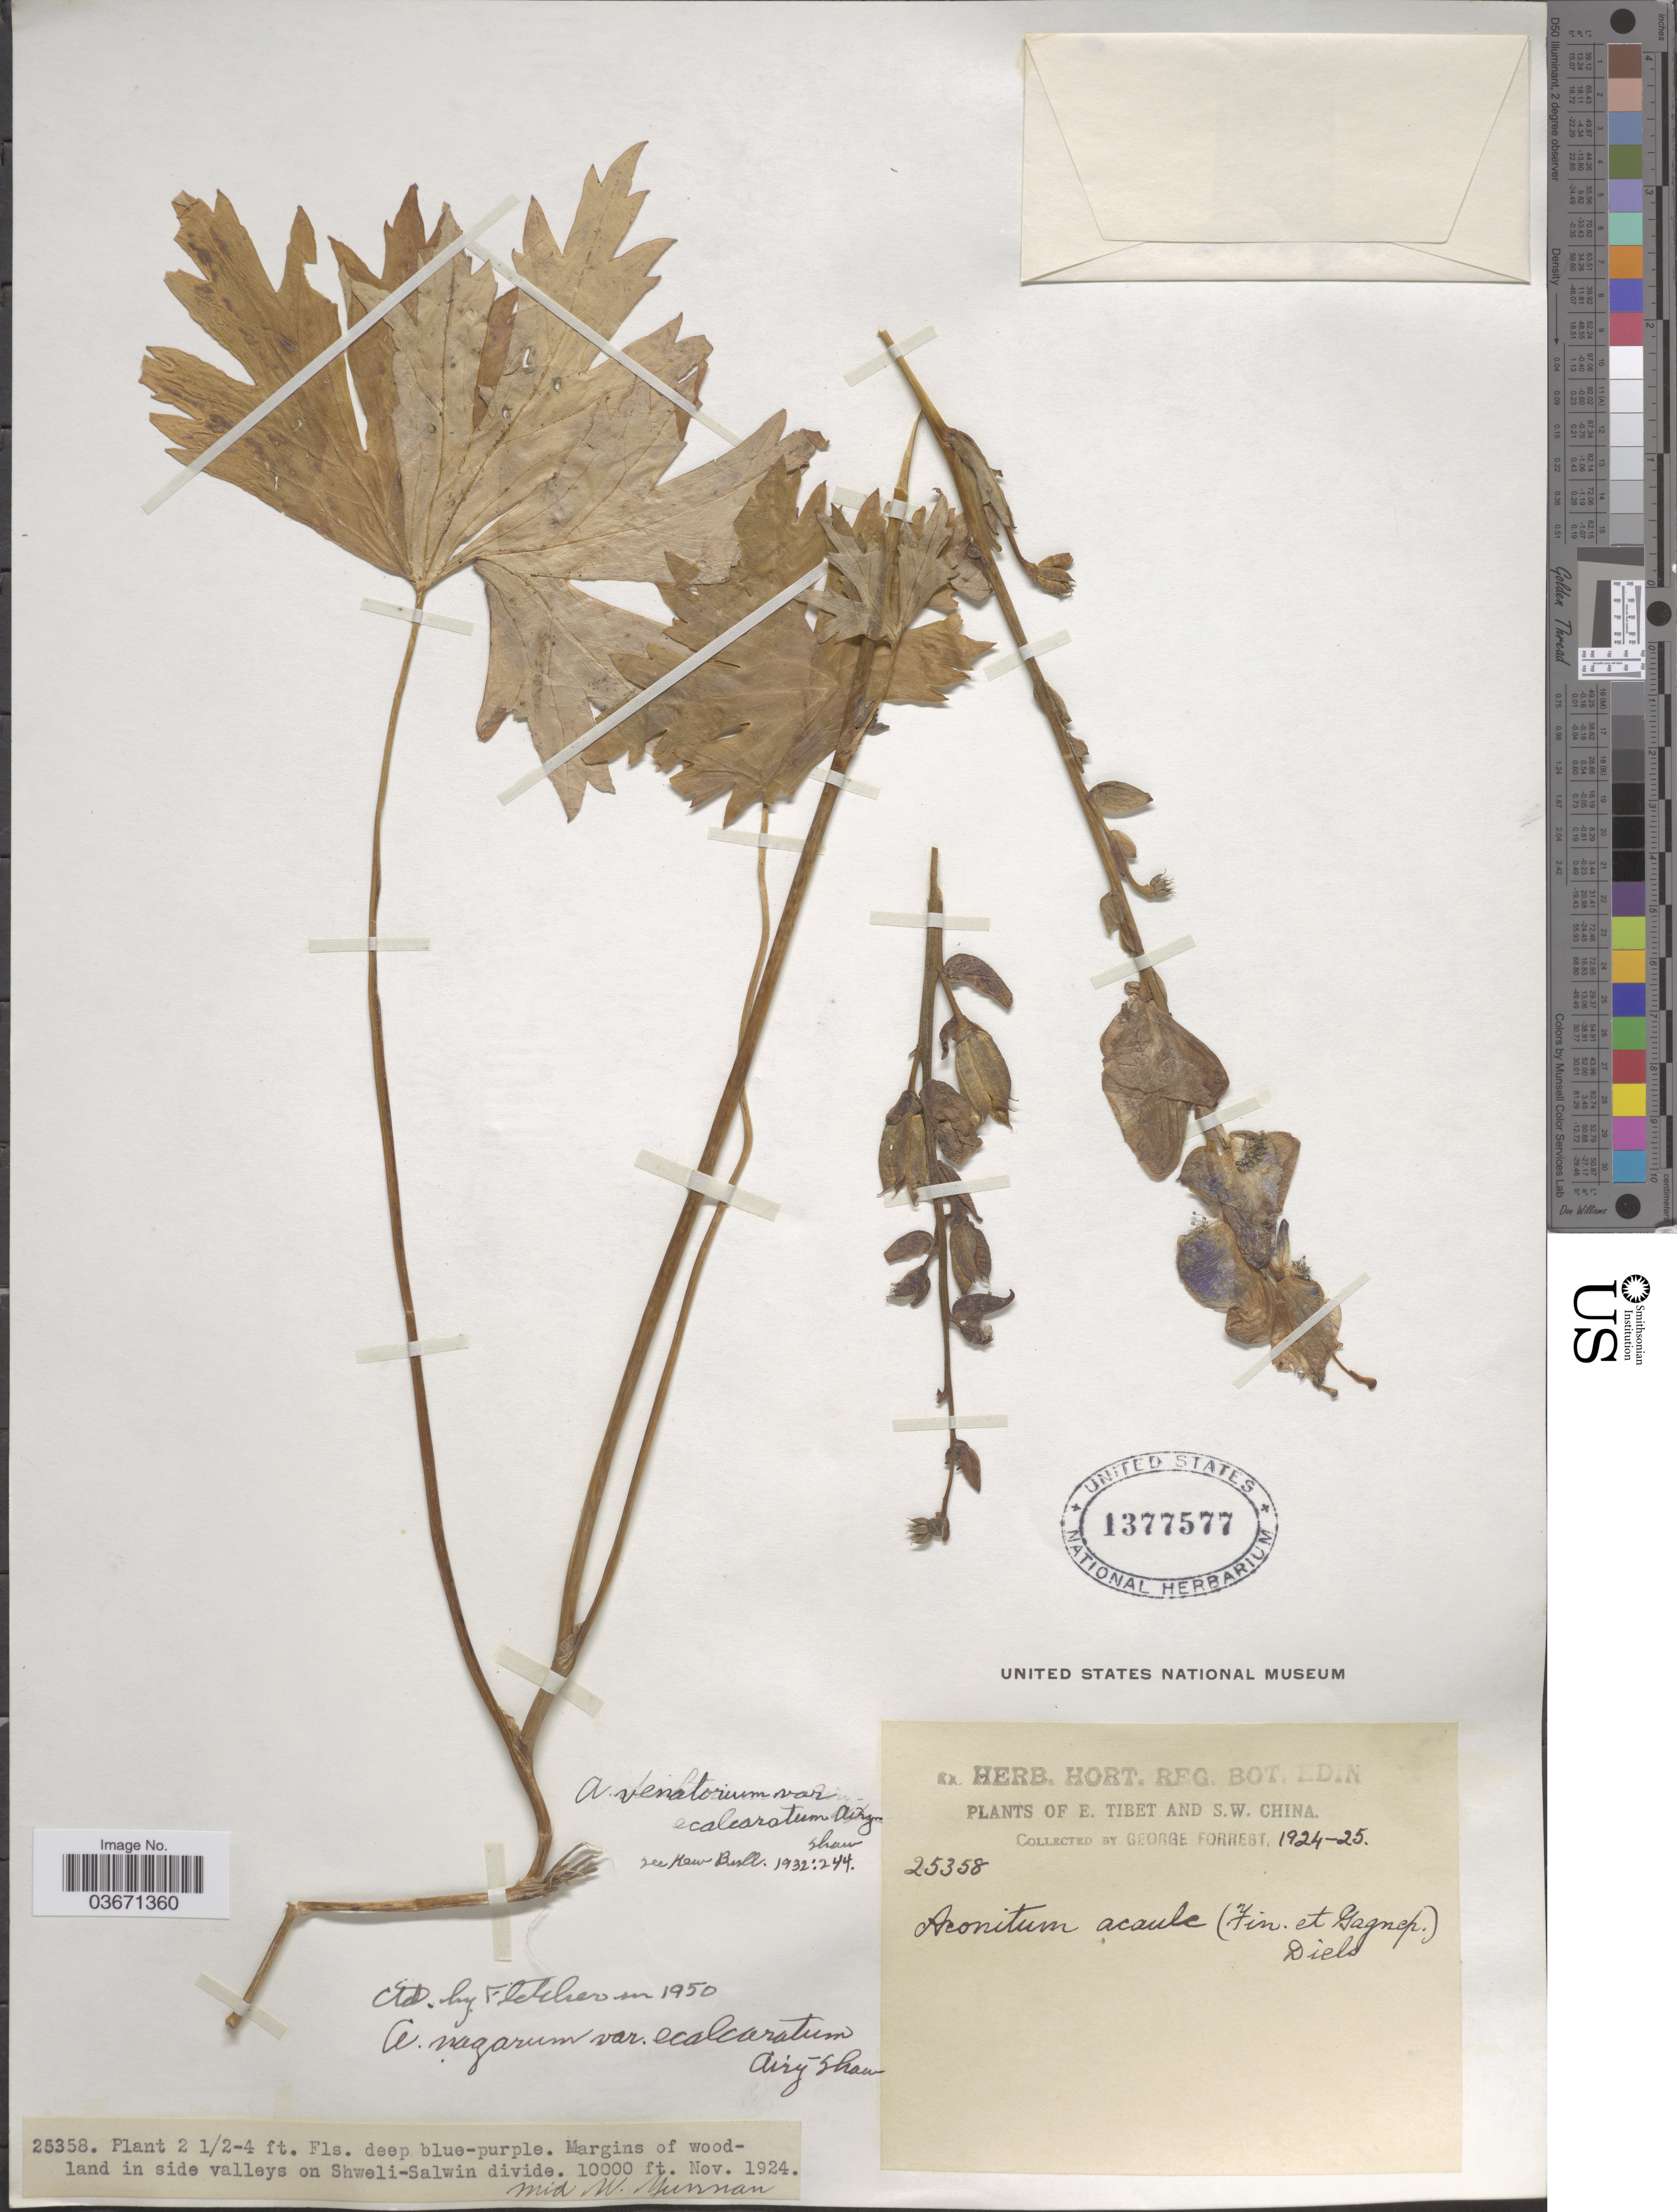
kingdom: Plantae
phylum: Tracheophyta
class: Magnoliopsida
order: Ranunculales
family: Ranunculaceae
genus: Aconitum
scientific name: Aconitum nagarum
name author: Stapf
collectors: G. Forrest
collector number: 25358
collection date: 1924-11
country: China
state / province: Yunnan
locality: S.W. China. On Shweli-Salwin divide. Mid W. Yunnan.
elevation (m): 3048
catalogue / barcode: US 1377577